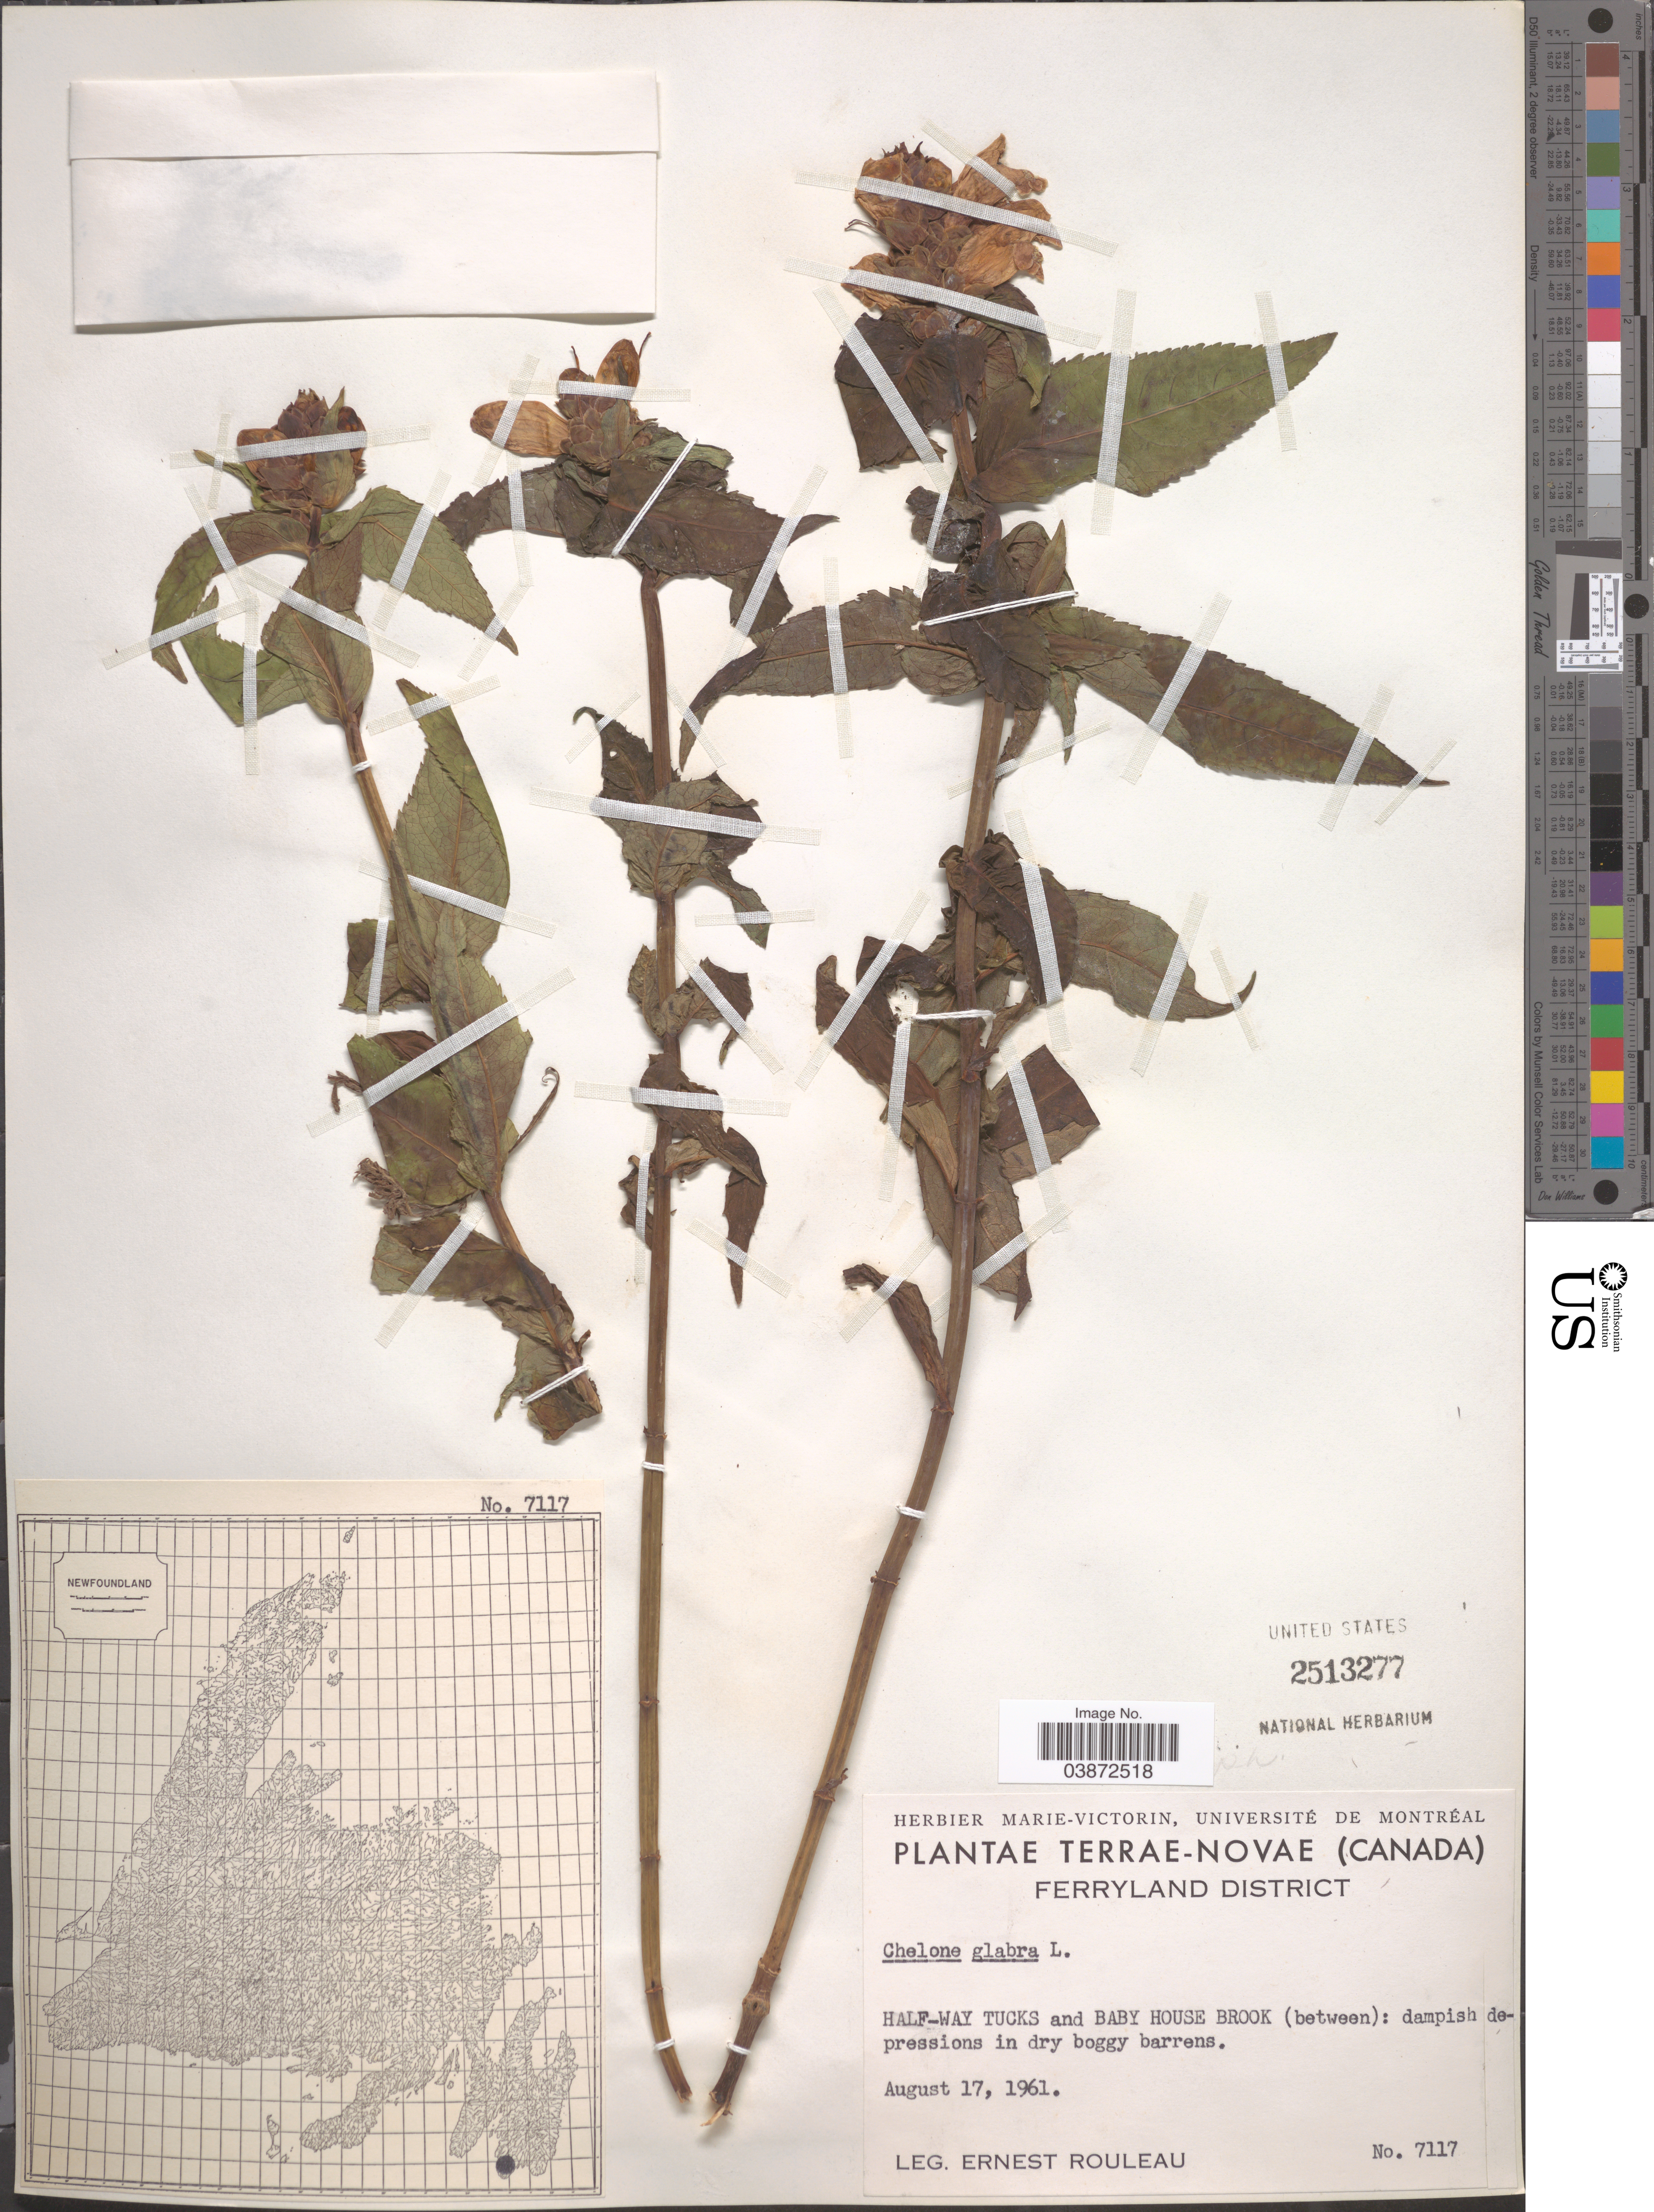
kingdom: Plantae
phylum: Tracheophyta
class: Magnoliopsida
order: Lamiales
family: Plantaginaceae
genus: Chelone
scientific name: Chelone glabra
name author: L.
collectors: J. Rouleau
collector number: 7117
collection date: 1961-08-17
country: Canada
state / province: Newfoundland and Labrador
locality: Terrae-Novae. Ferryland District. Half-Way Tucks and Baby House Brook (between).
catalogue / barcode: US 2513277